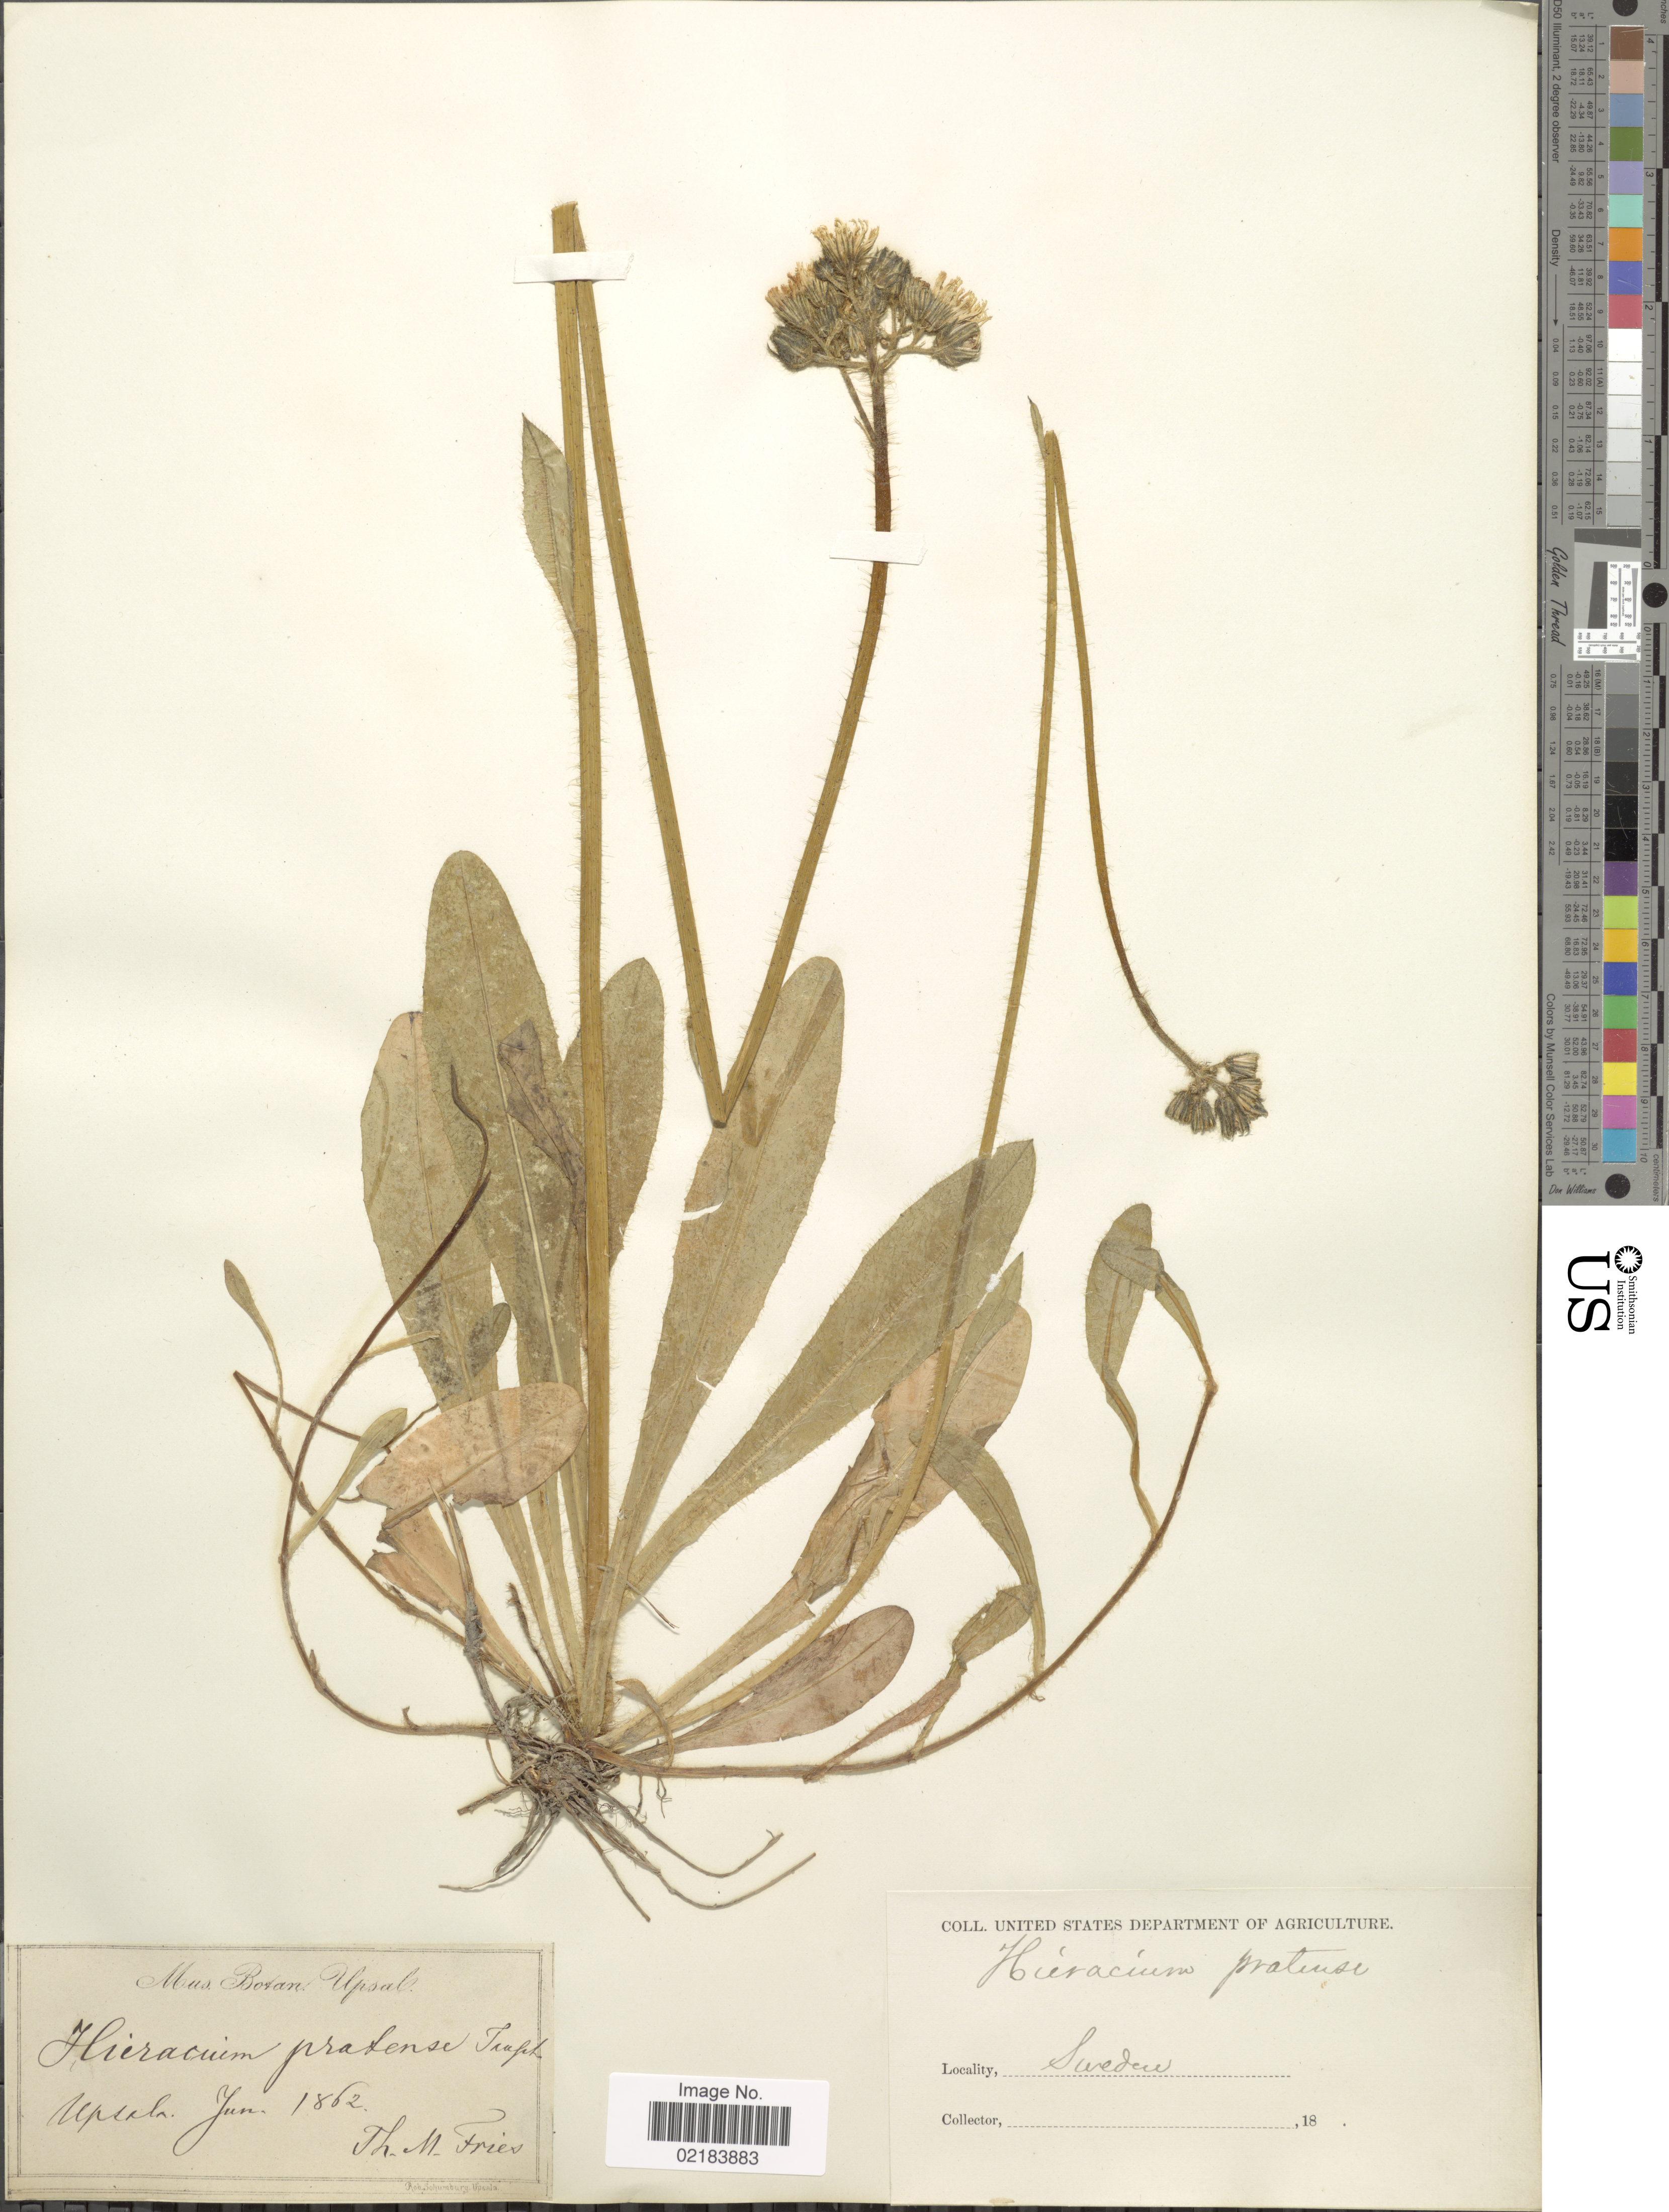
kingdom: Plantae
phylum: Tracheophyta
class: Magnoliopsida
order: Asterales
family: Asteraceae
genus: Pilosella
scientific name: Pilosella caespitosa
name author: (Dumort.) P. D. Sell & C. West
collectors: T. Fries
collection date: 1862-06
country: Sweden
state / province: Uppsala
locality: Upsala